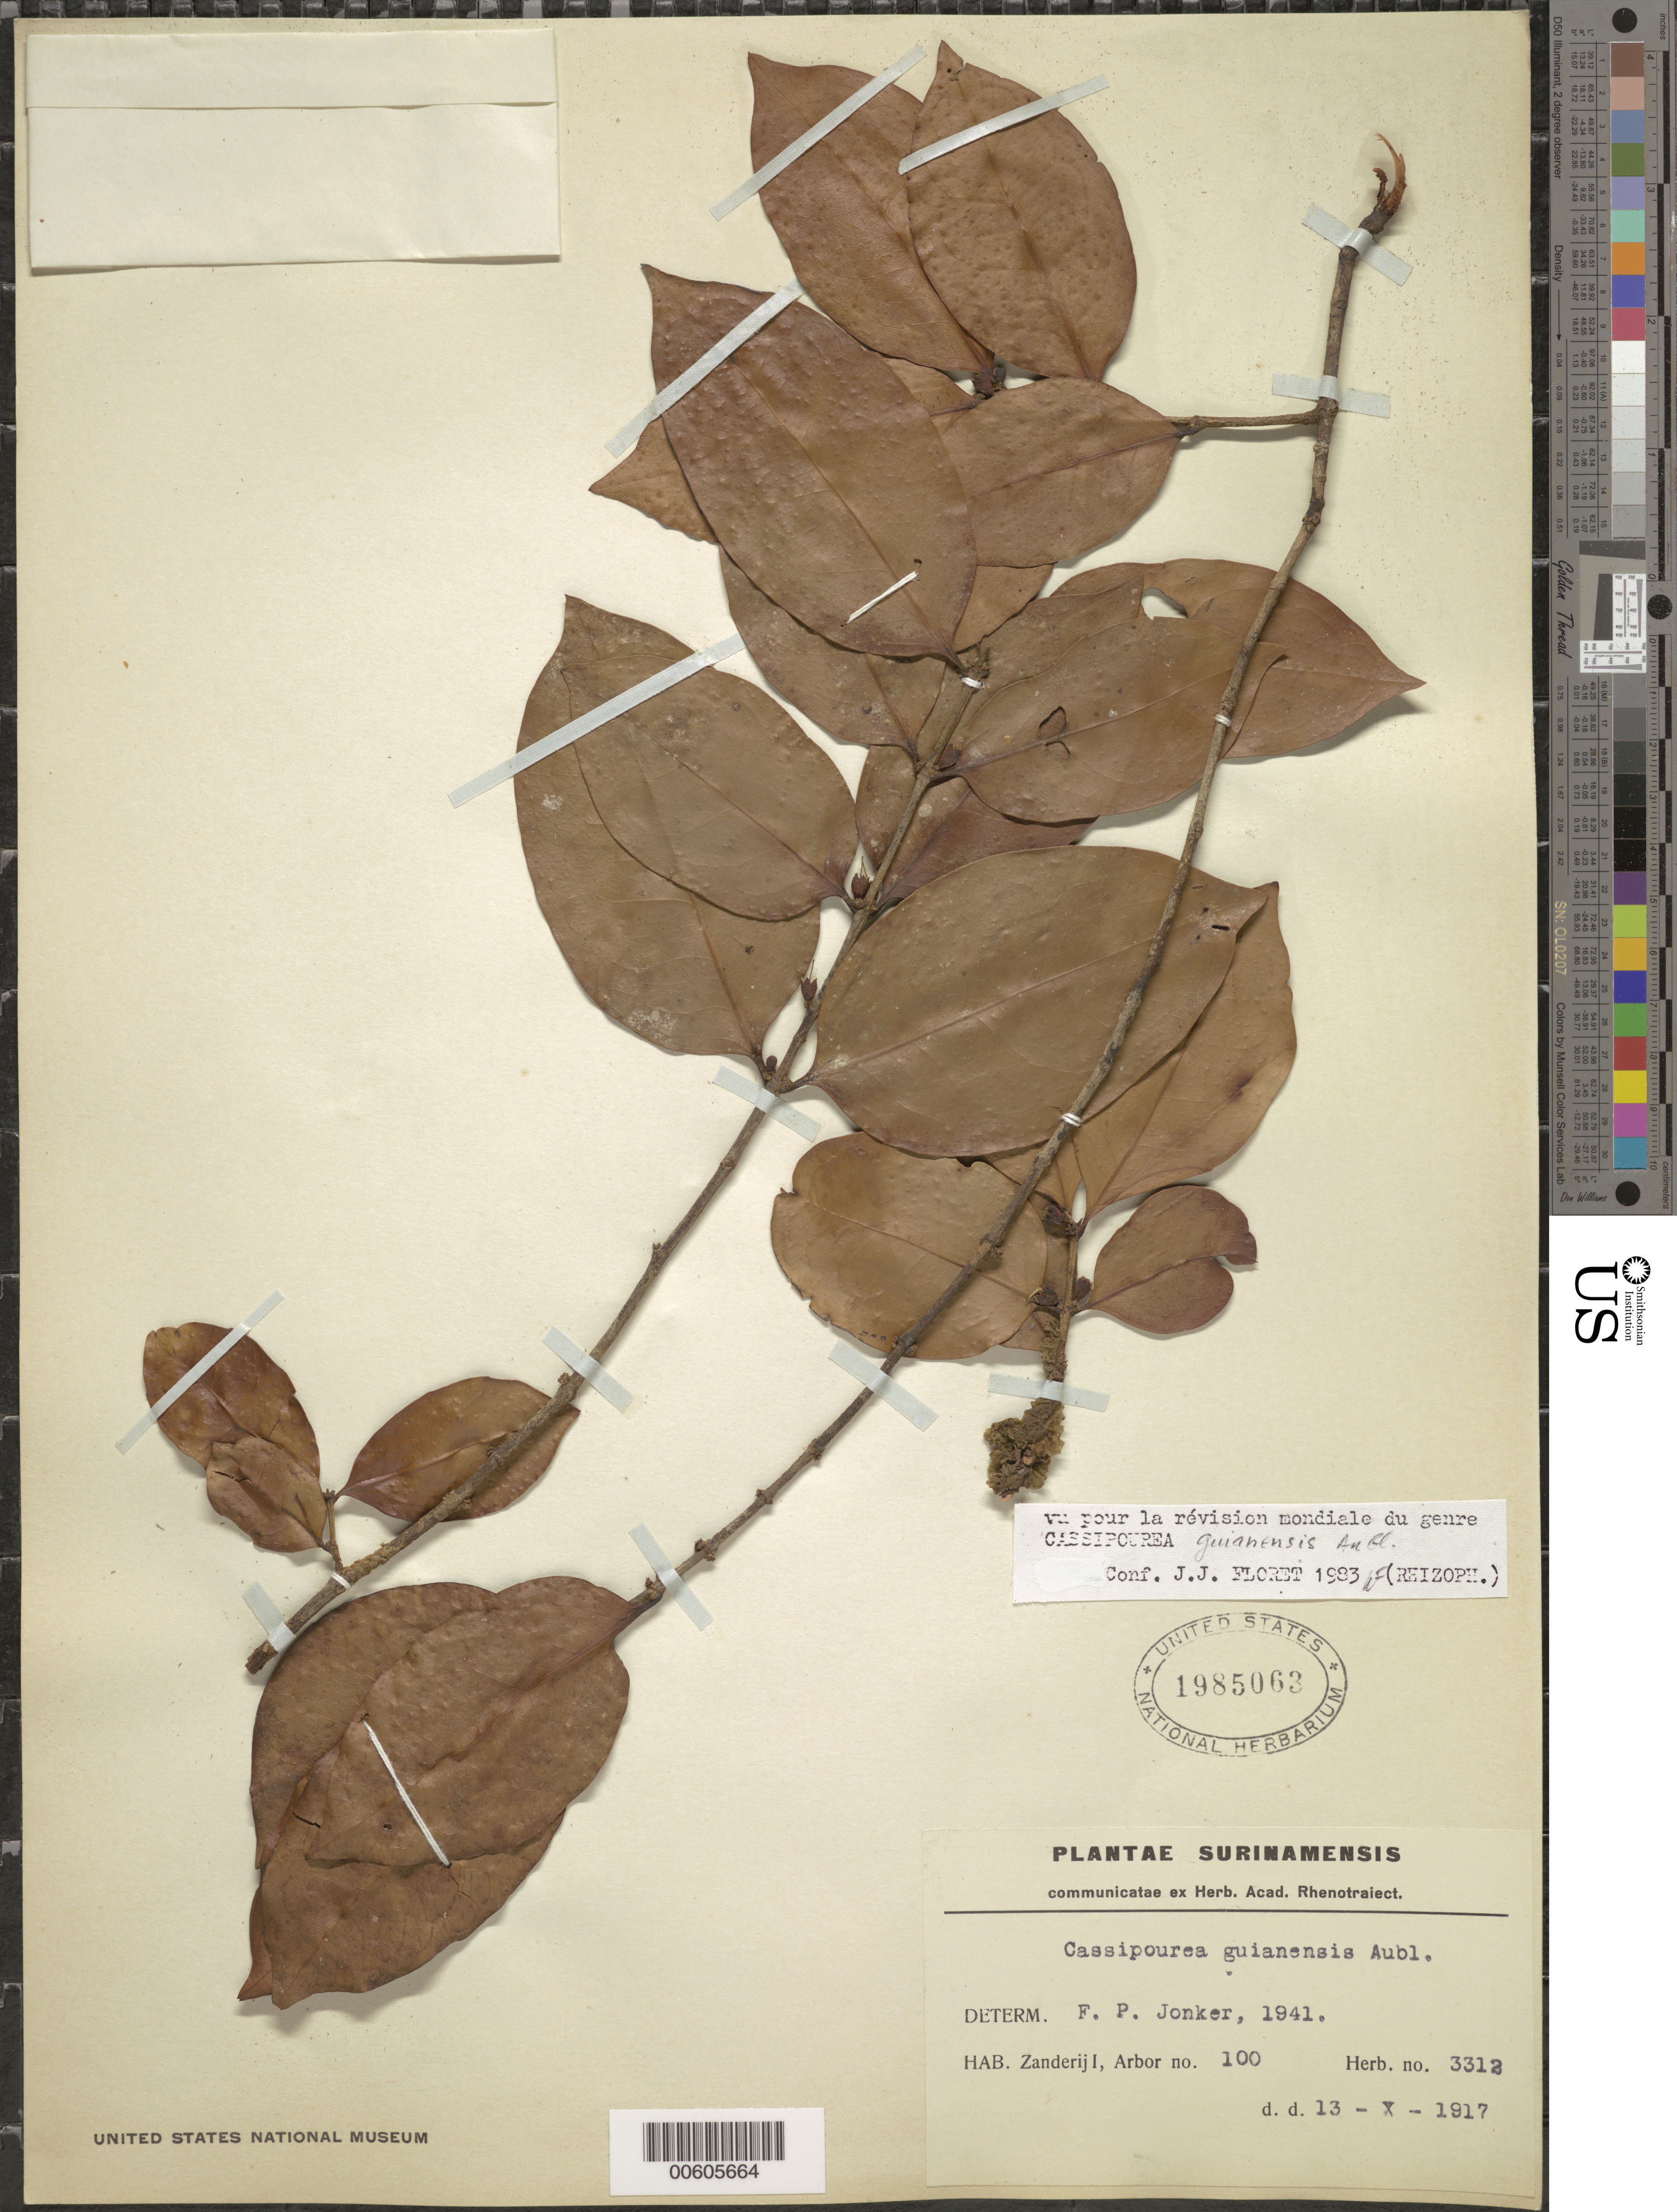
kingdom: Plantae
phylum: Tracheophyta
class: Magnoliopsida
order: Malpighiales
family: Rhizophoraceae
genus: Cassipourea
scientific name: Cassipourea guianensis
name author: Aubl.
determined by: Jonker, F. P.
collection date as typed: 13-Oct-17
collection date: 1917-10-13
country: Suriname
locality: Zanderij I., Forest Reserve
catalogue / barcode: US 1985063